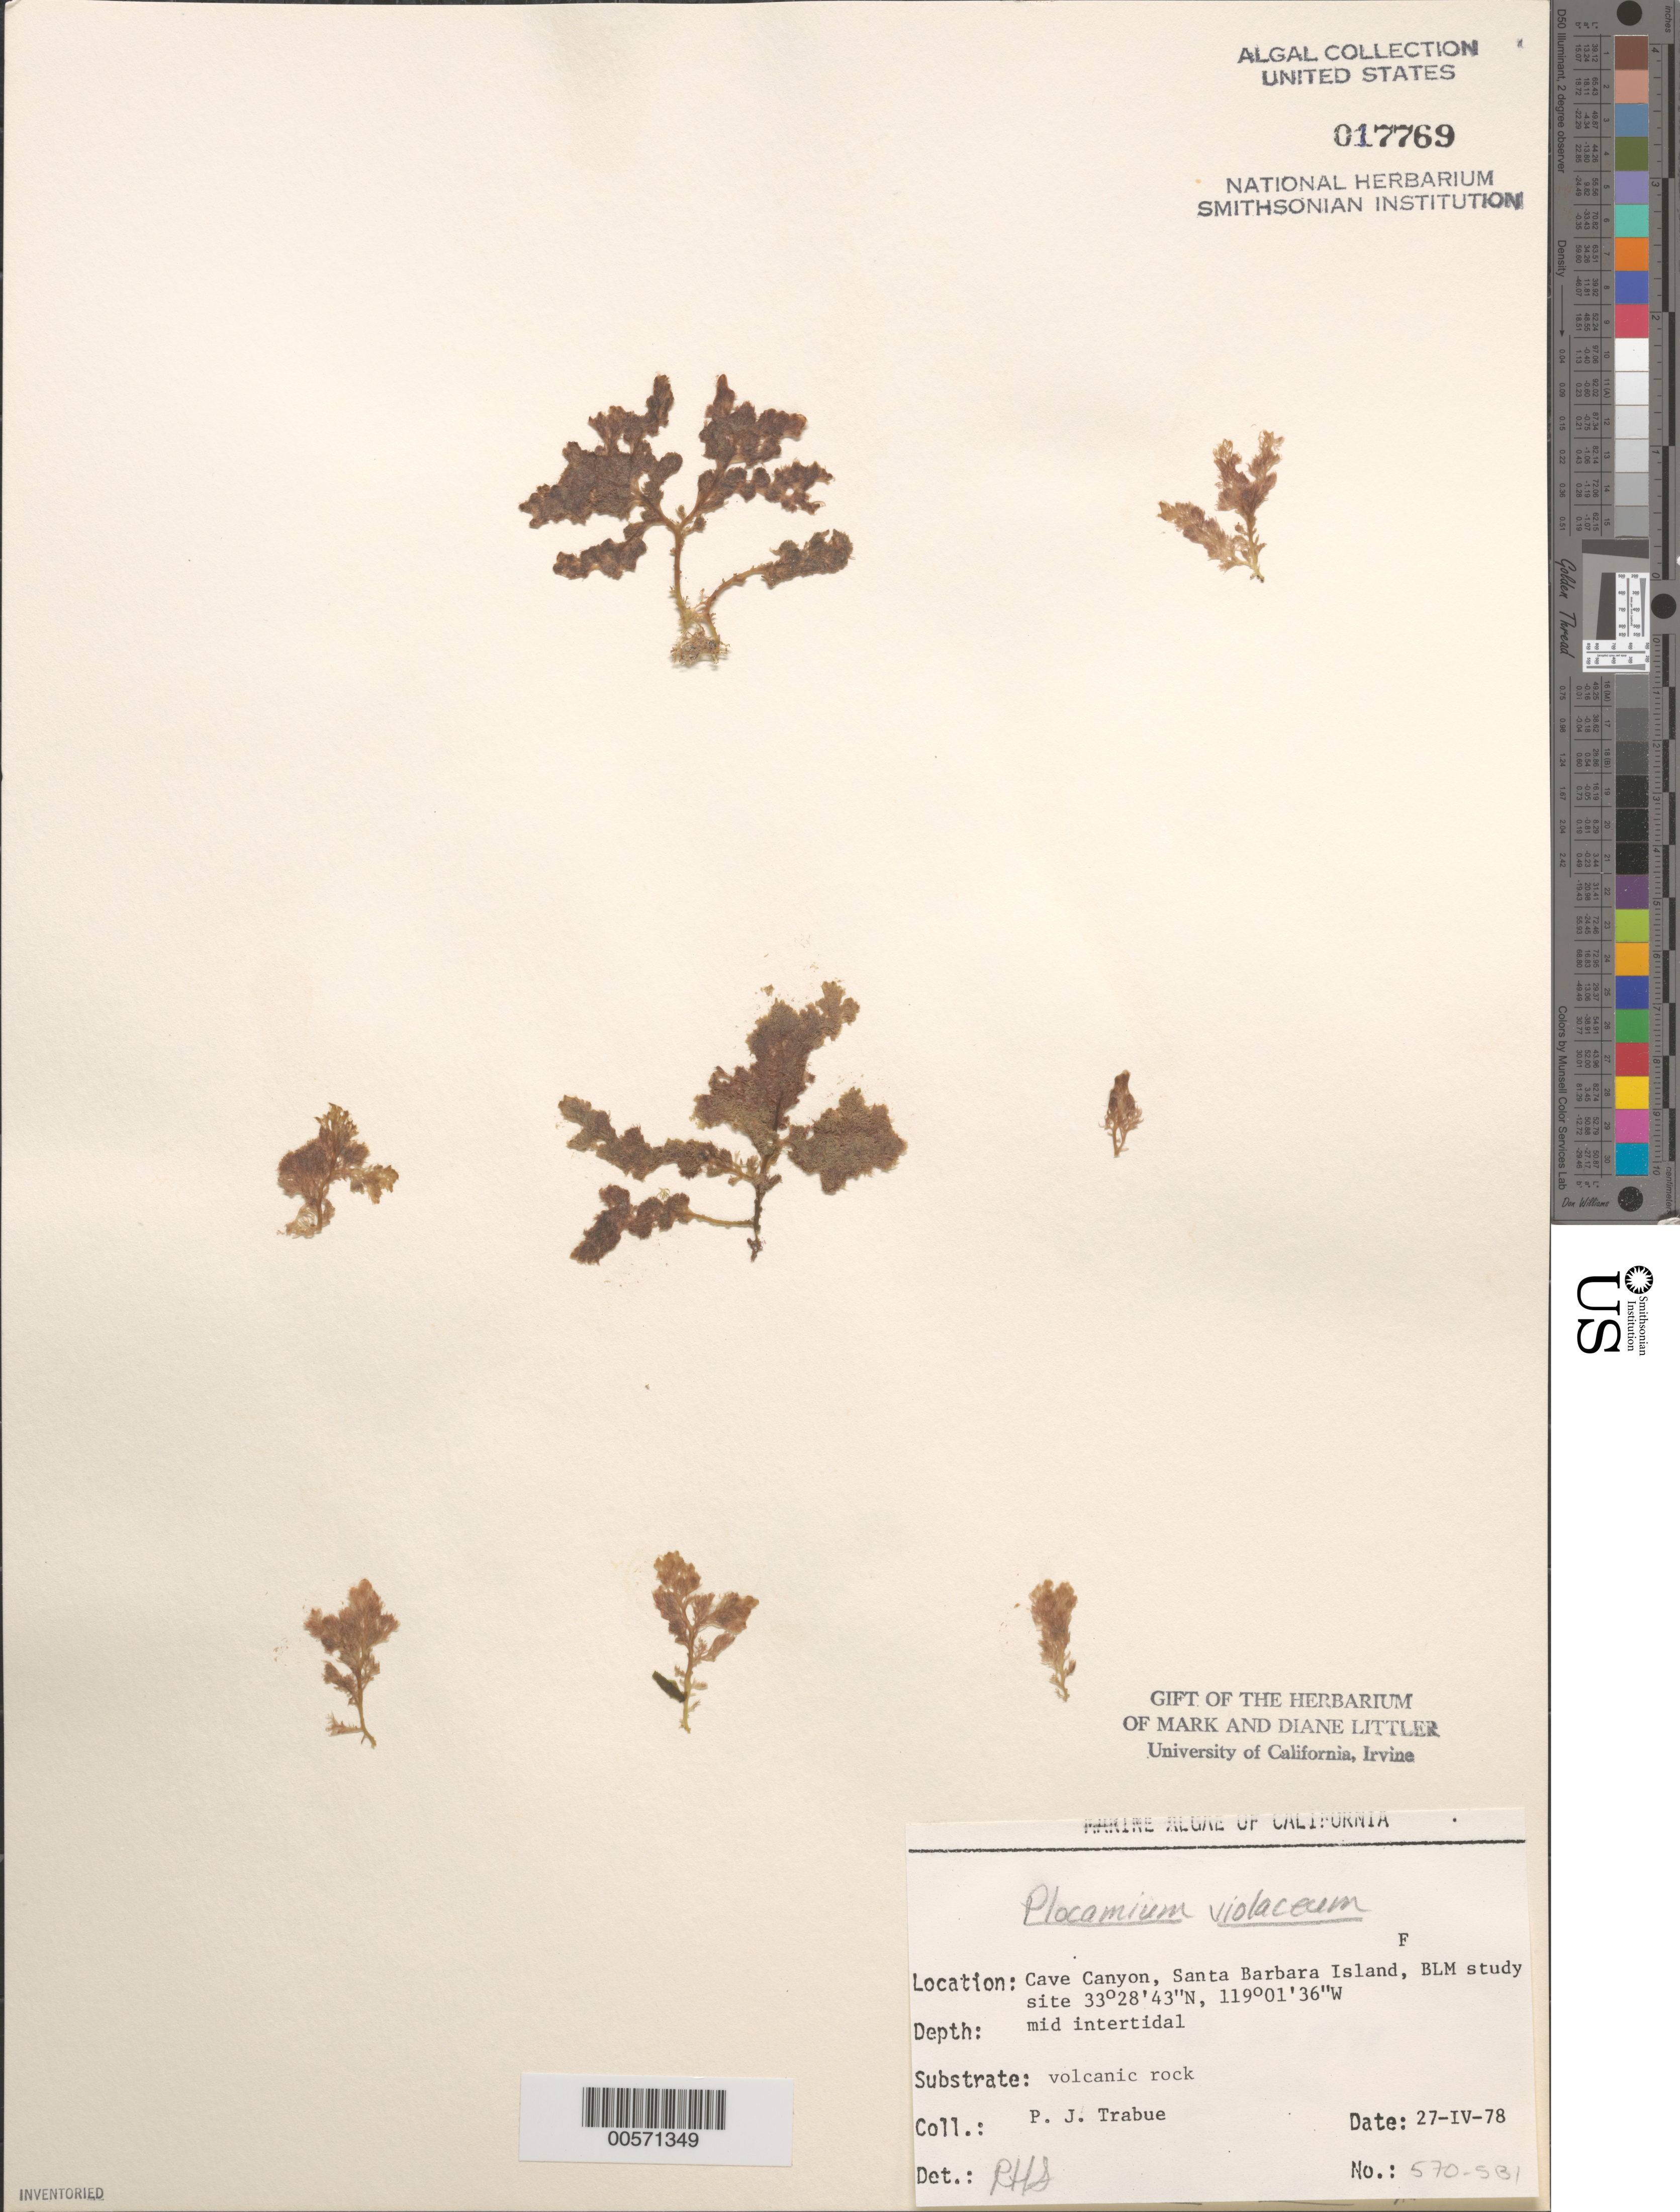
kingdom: Plantae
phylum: Rhodophyta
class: Florideophyceae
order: Plocamiales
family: Plocamiaceae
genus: Plocamium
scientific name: Plocamium violaceum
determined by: Sims, Robert H.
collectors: P. J. Trabue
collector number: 570-sbi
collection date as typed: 27 Apr 1978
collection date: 1978-04-27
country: United States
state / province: California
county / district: Santa Barbara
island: Santa Barbara Island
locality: Cave Canyon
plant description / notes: BLM-SOCALBIGHT Rocky Intertidal Survey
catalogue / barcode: US 17769